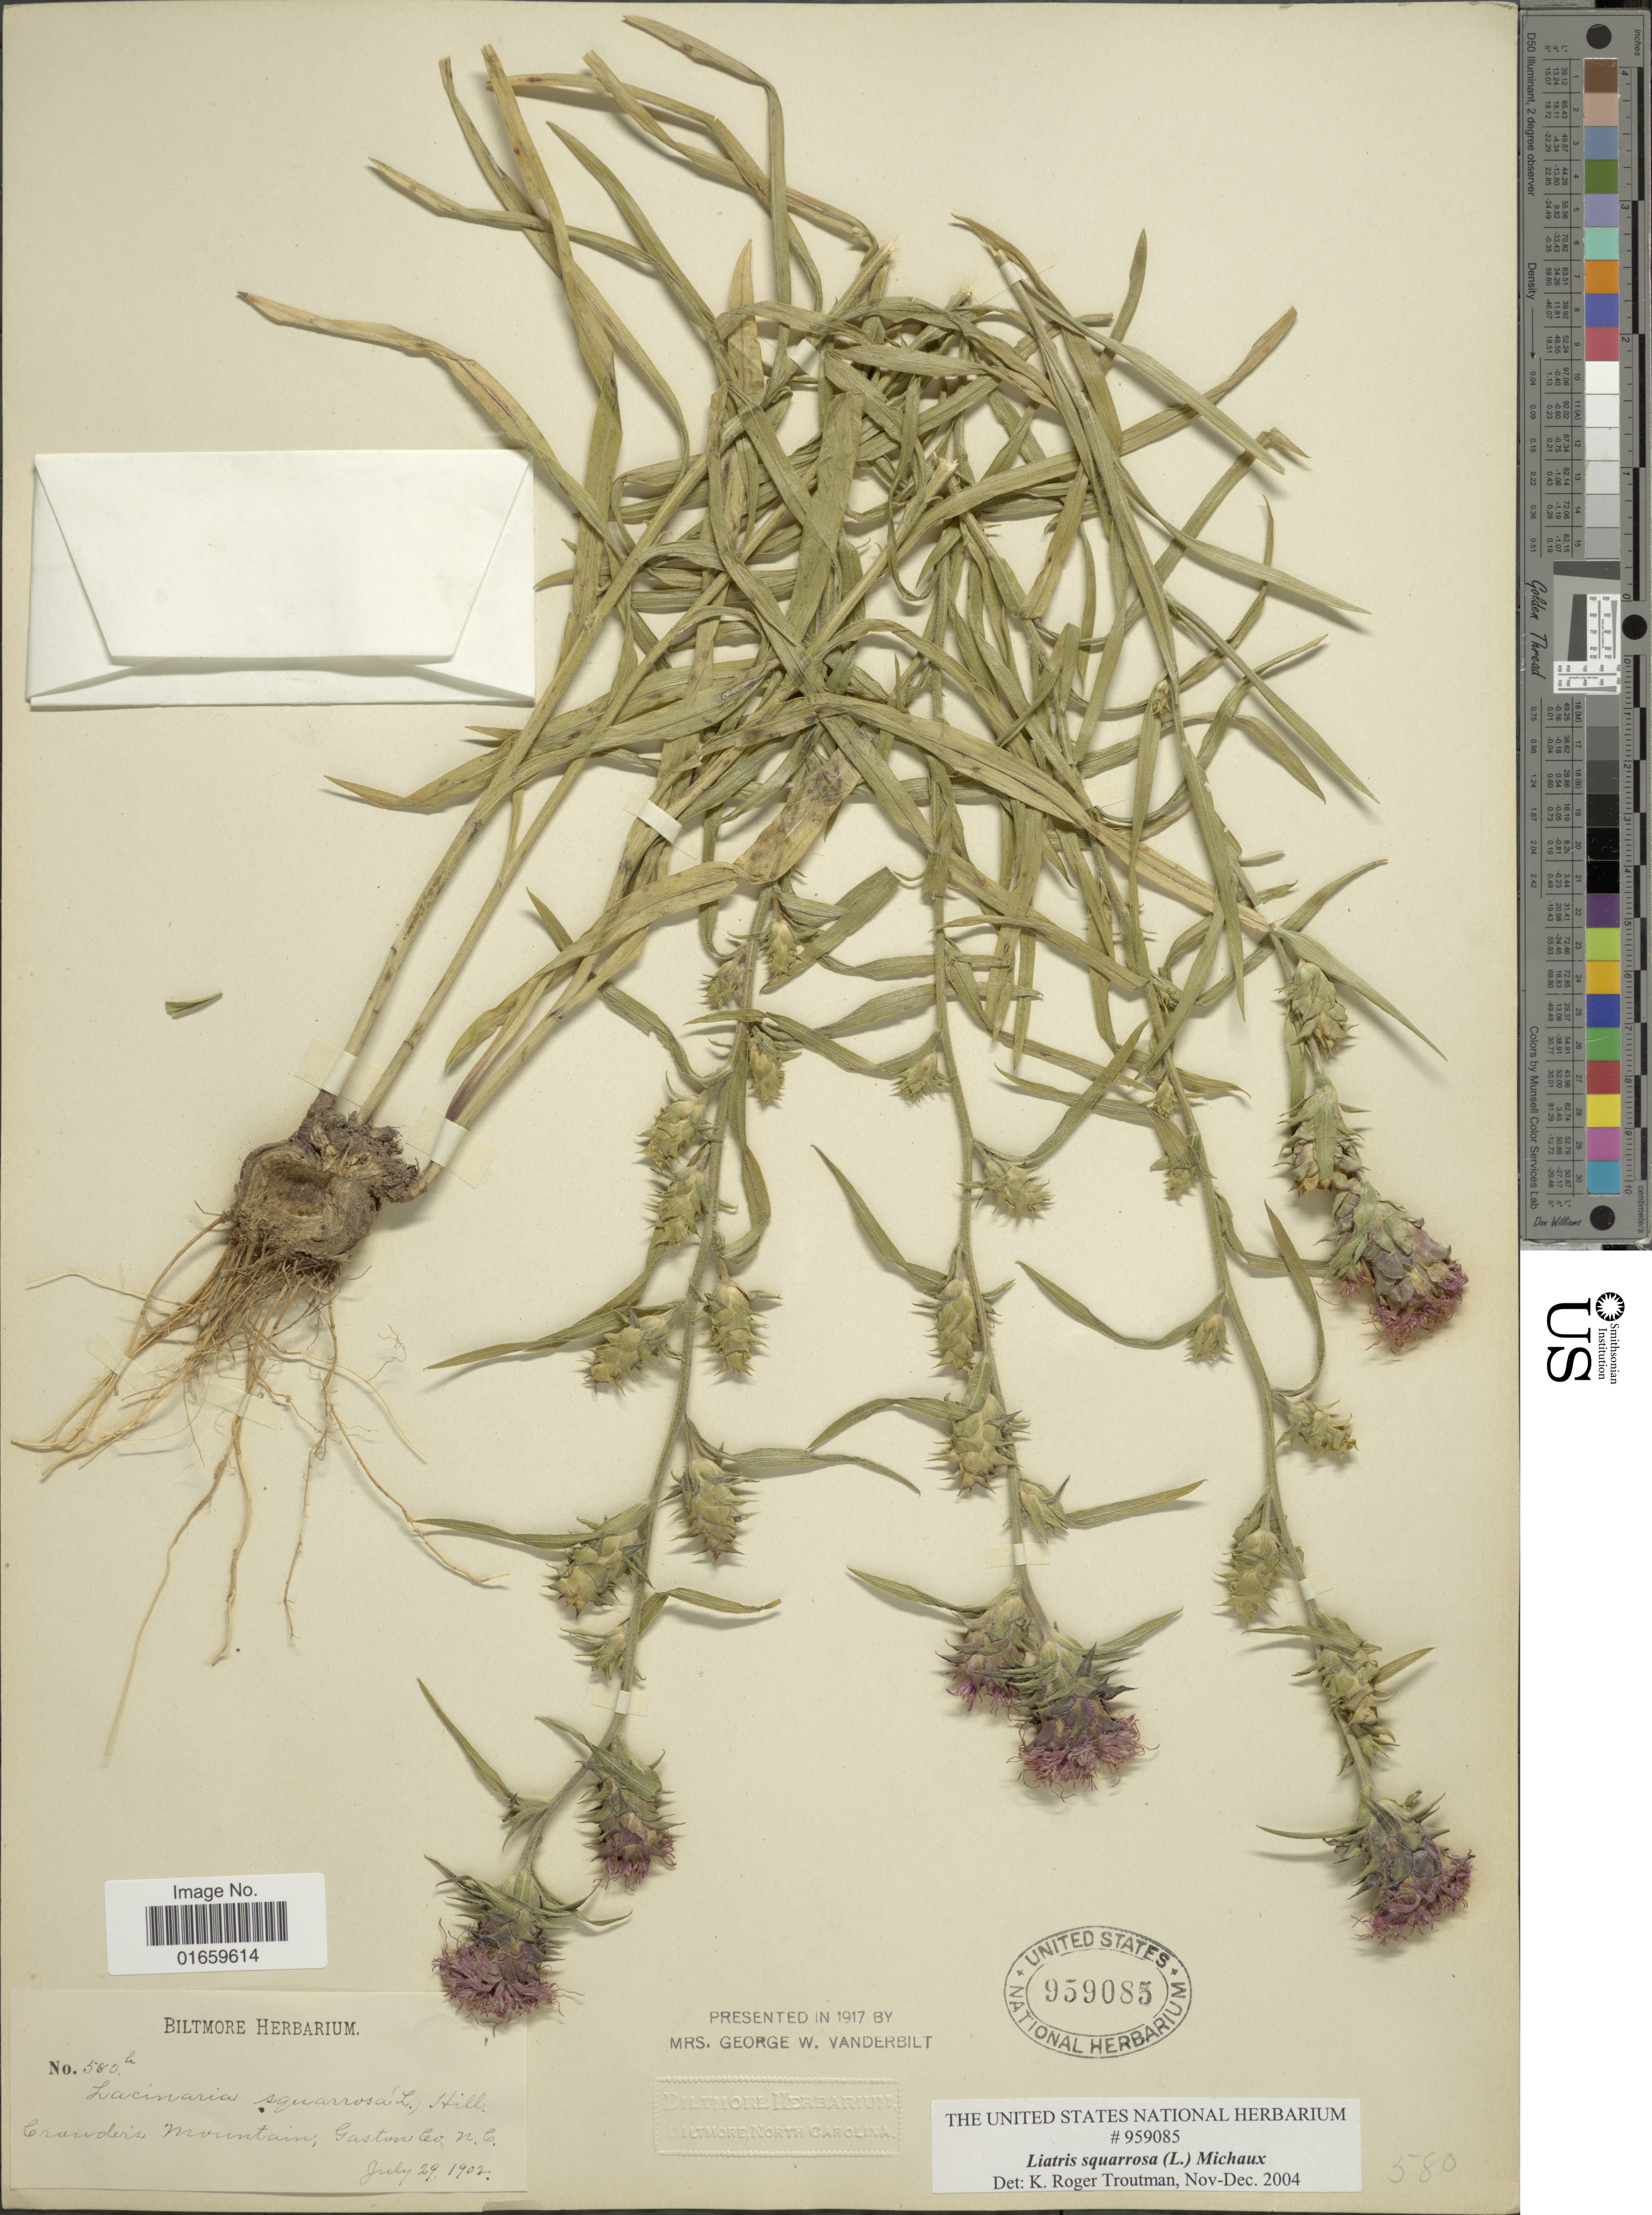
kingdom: Plantae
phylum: Tracheophyta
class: Magnoliopsida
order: Asterales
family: Asteraceae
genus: Liatris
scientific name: Liatris squarrosa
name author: (L.) Michx.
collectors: ex herb. Biltmore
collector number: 580b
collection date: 1902-07-29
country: United States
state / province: North Carolina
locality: Cranders mountain, Gaston co.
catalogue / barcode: US 959085